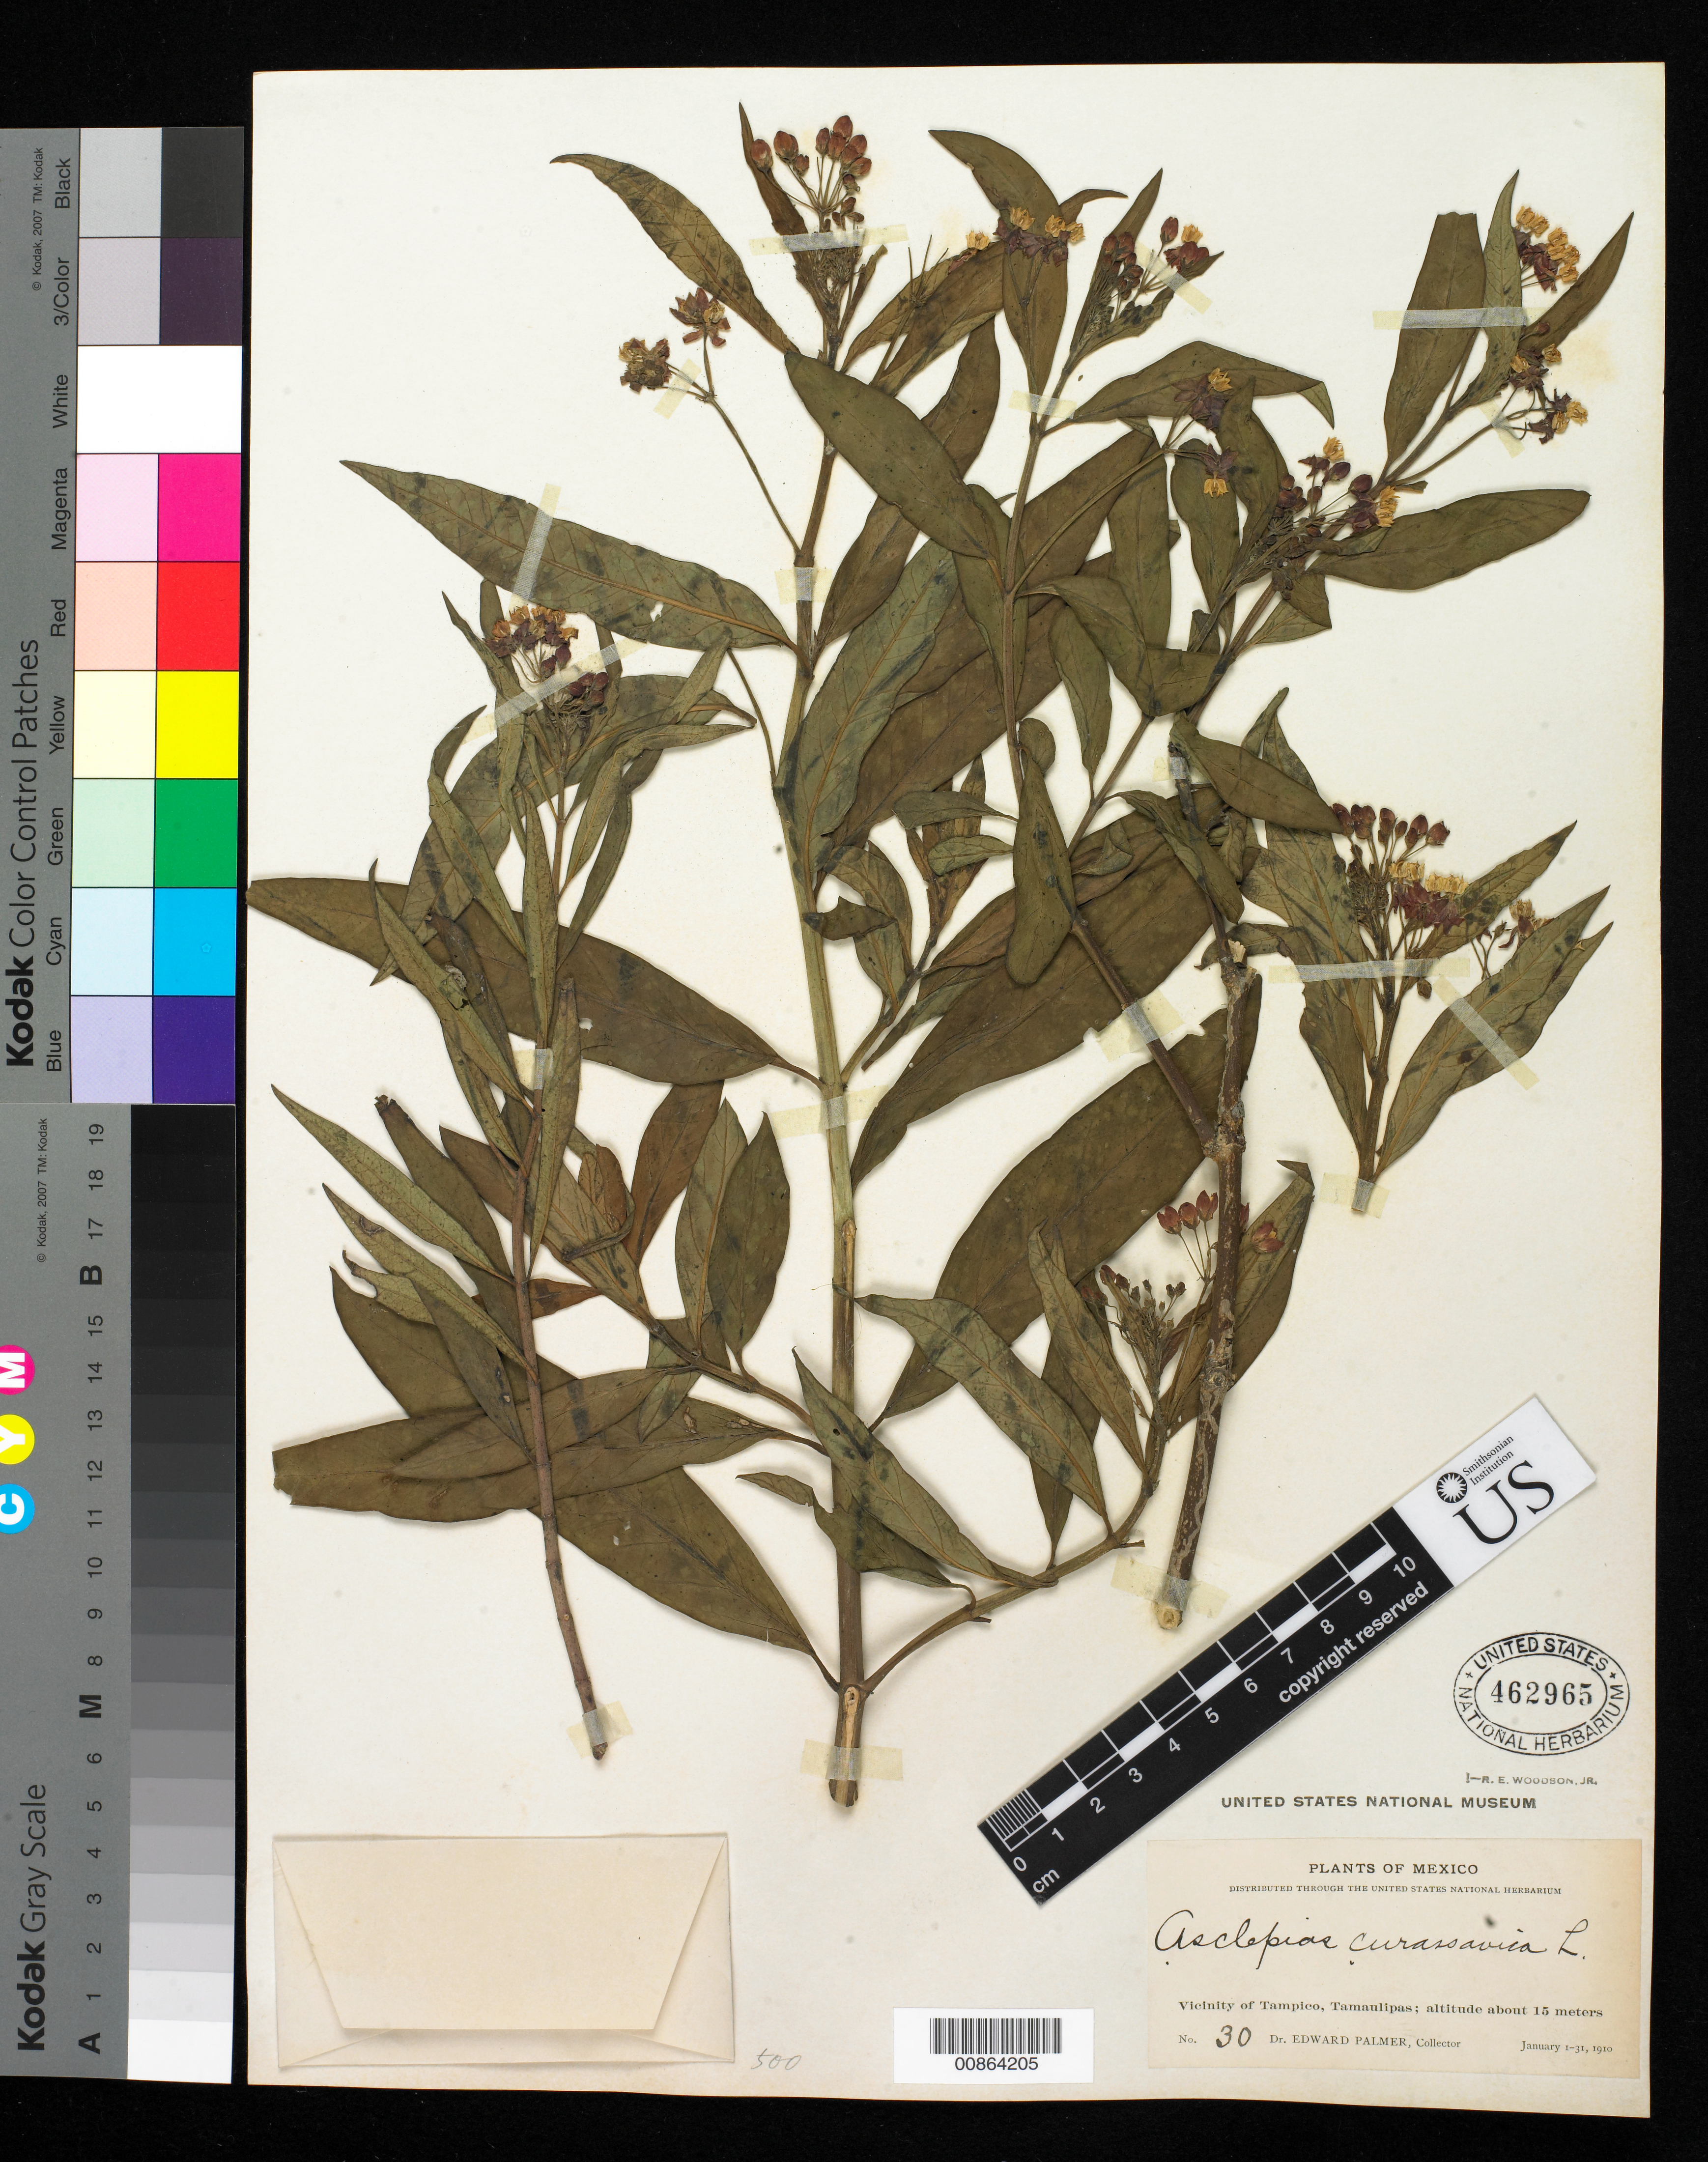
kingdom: Plantae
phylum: Tracheophyta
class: Magnoliopsida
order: Gentianales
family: Apocynaceae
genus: Asclepias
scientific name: Asclepias curassavica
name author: L.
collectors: E. Palmer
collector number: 30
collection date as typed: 01 Jan 1910 to 31 Jan 1910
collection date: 1910-01-01/1910-01-31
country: Mexico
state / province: Tamaulipas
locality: Vicinity of Tampico, Tamaulipas.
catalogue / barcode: US 462965